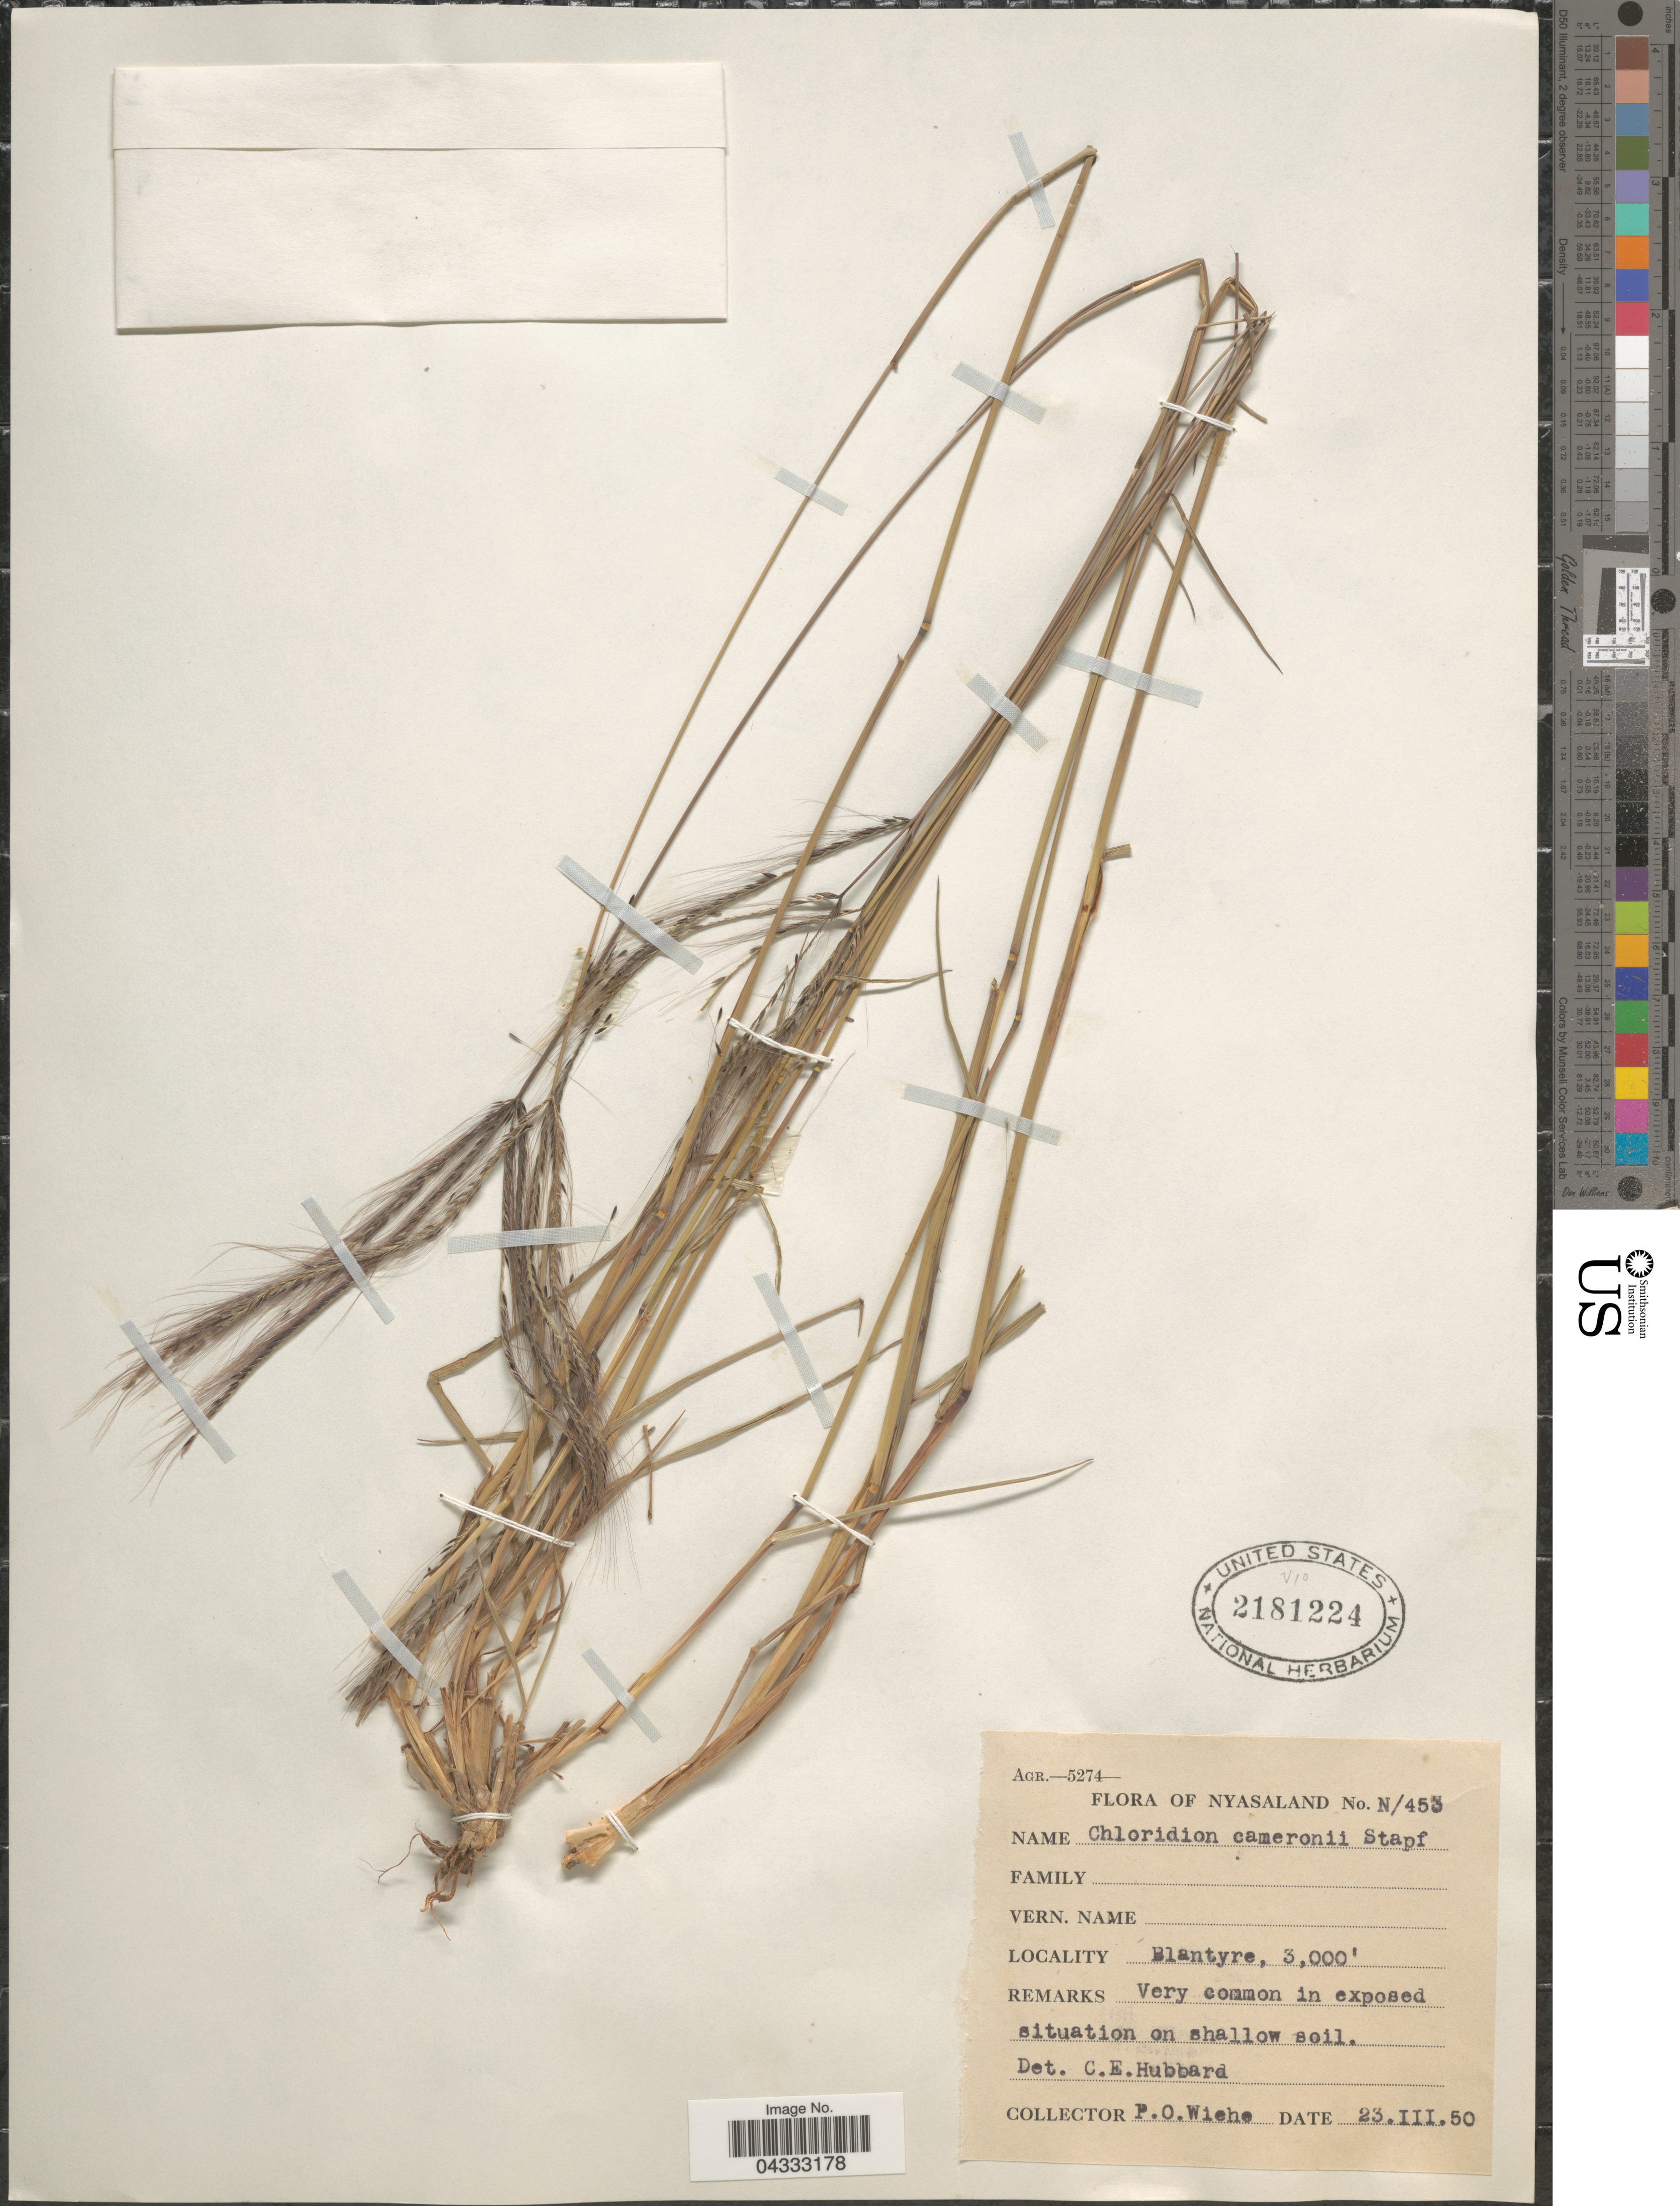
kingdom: Plantae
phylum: Tracheophyta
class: Liliopsida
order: Poales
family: Poaceae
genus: Stereochlaena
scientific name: Stereochlaena cameronii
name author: (Stapf) Pilg.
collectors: P. Wiehe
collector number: N/453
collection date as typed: Transcribed d/m/y: 23/3/50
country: Malawi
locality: Nyasaland. Blantyre.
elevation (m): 914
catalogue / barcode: US 2181224